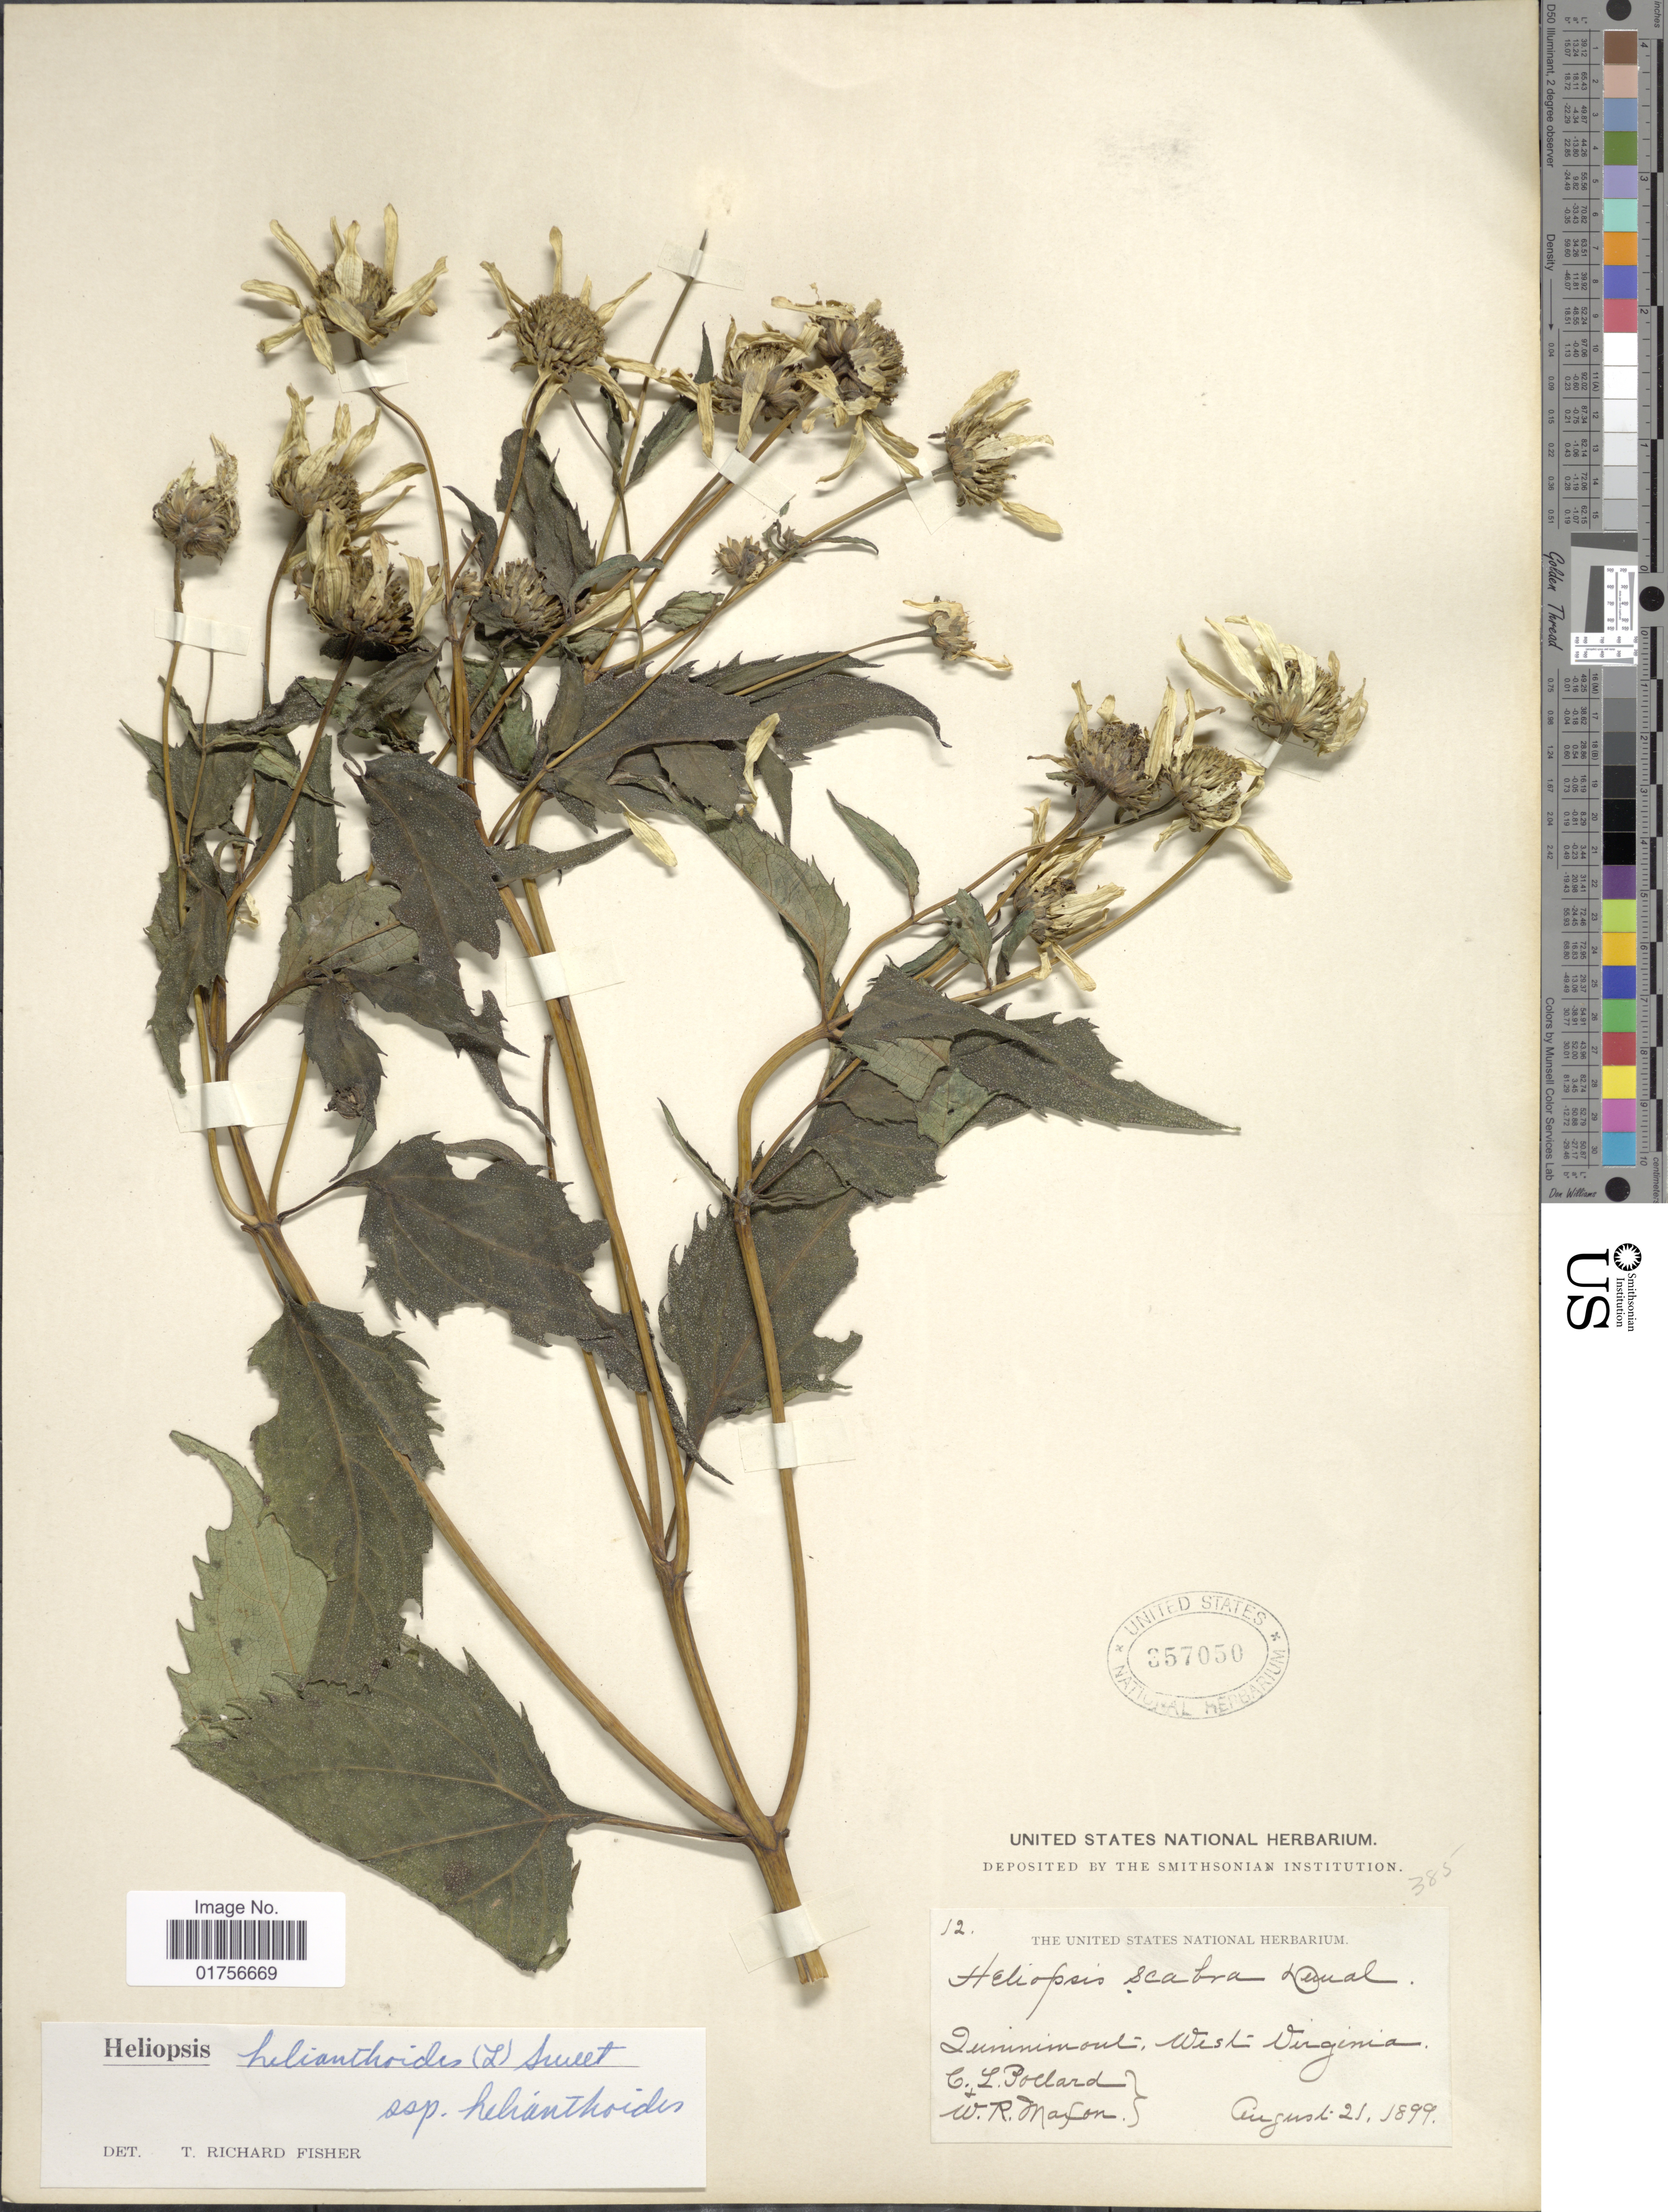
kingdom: Plantae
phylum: Tracheophyta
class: Magnoliopsida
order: Asterales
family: Asteraceae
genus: Heliopsis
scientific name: Heliopsis helianthoides subsp. helianthoides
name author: (L.) Sweet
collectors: C. L. Pollard & W. R. Maxon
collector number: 12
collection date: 1899-08-21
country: United States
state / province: West Virginia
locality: Quinnimont, West Virginia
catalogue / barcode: US 357050